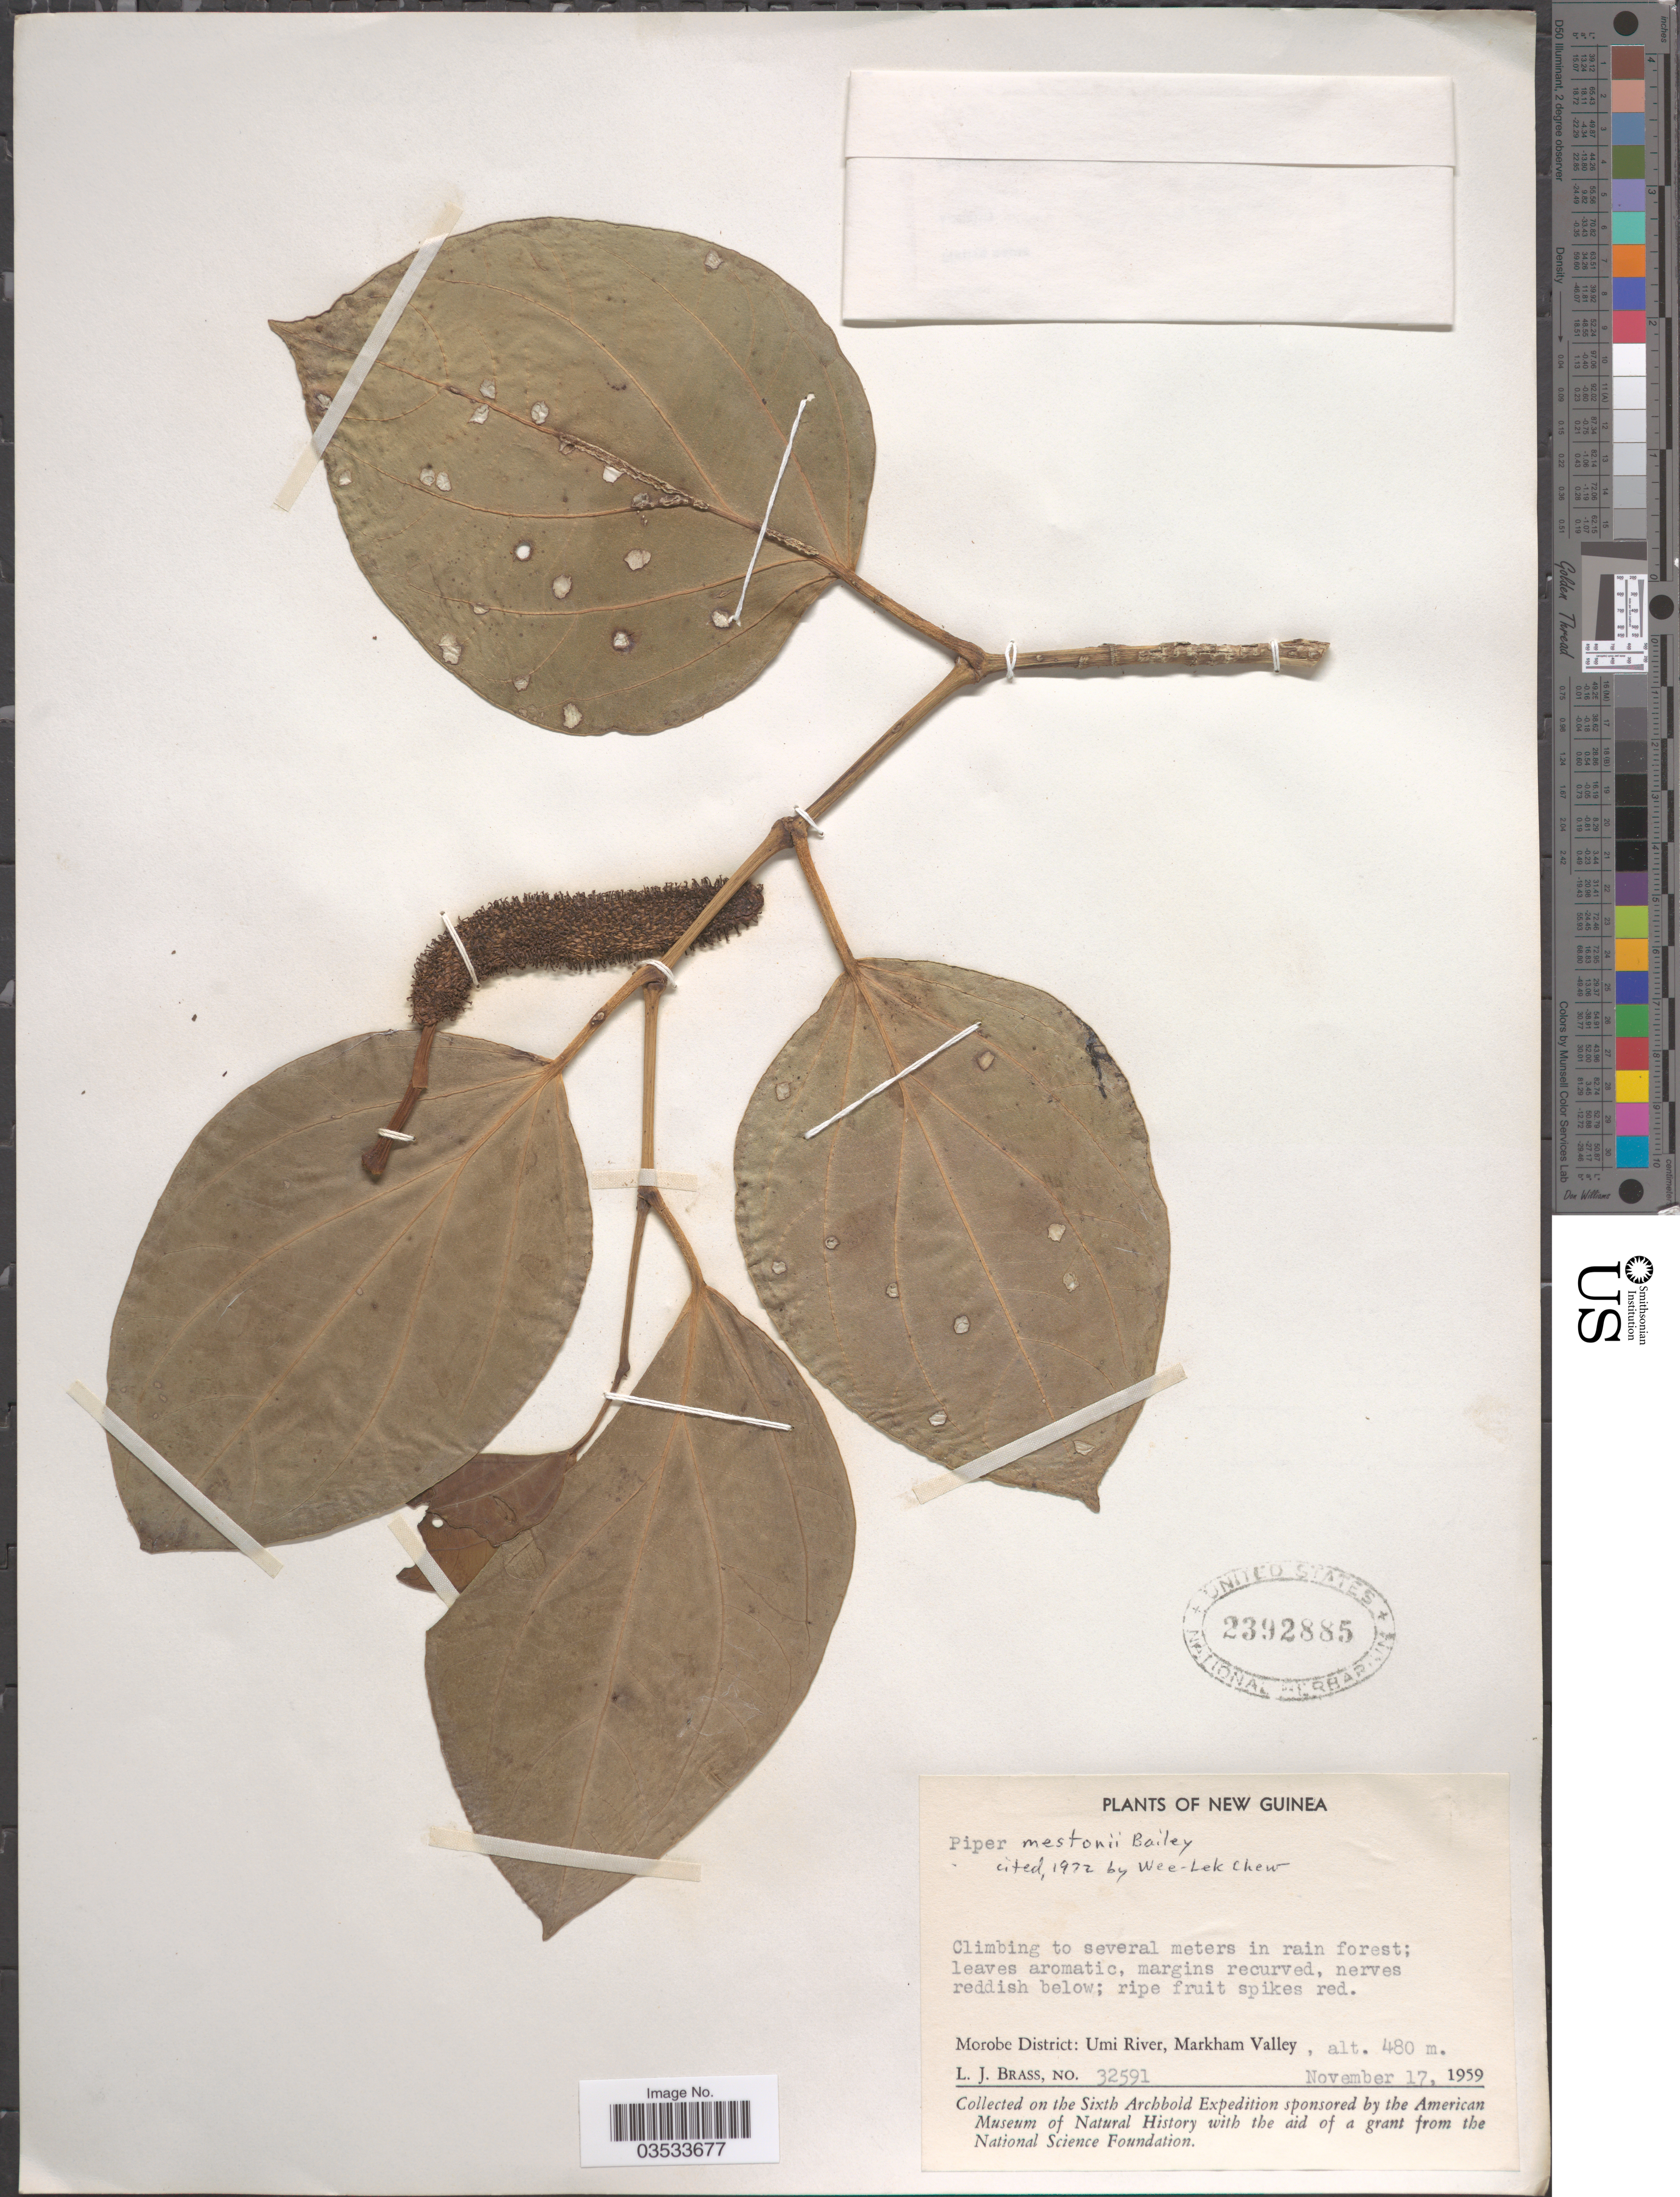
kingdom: Plantae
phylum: Tracheophyta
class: Magnoliopsida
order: Piperales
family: Piperaceae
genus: Piper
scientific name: Piper mestonii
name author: F.M. Bailey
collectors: L. J. Brass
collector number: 32591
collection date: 1959-11-17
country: Papua New Guinea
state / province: Morobe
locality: New Guinea. Morobe District: Umi River, Markham Valley.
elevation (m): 480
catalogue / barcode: US 2392885